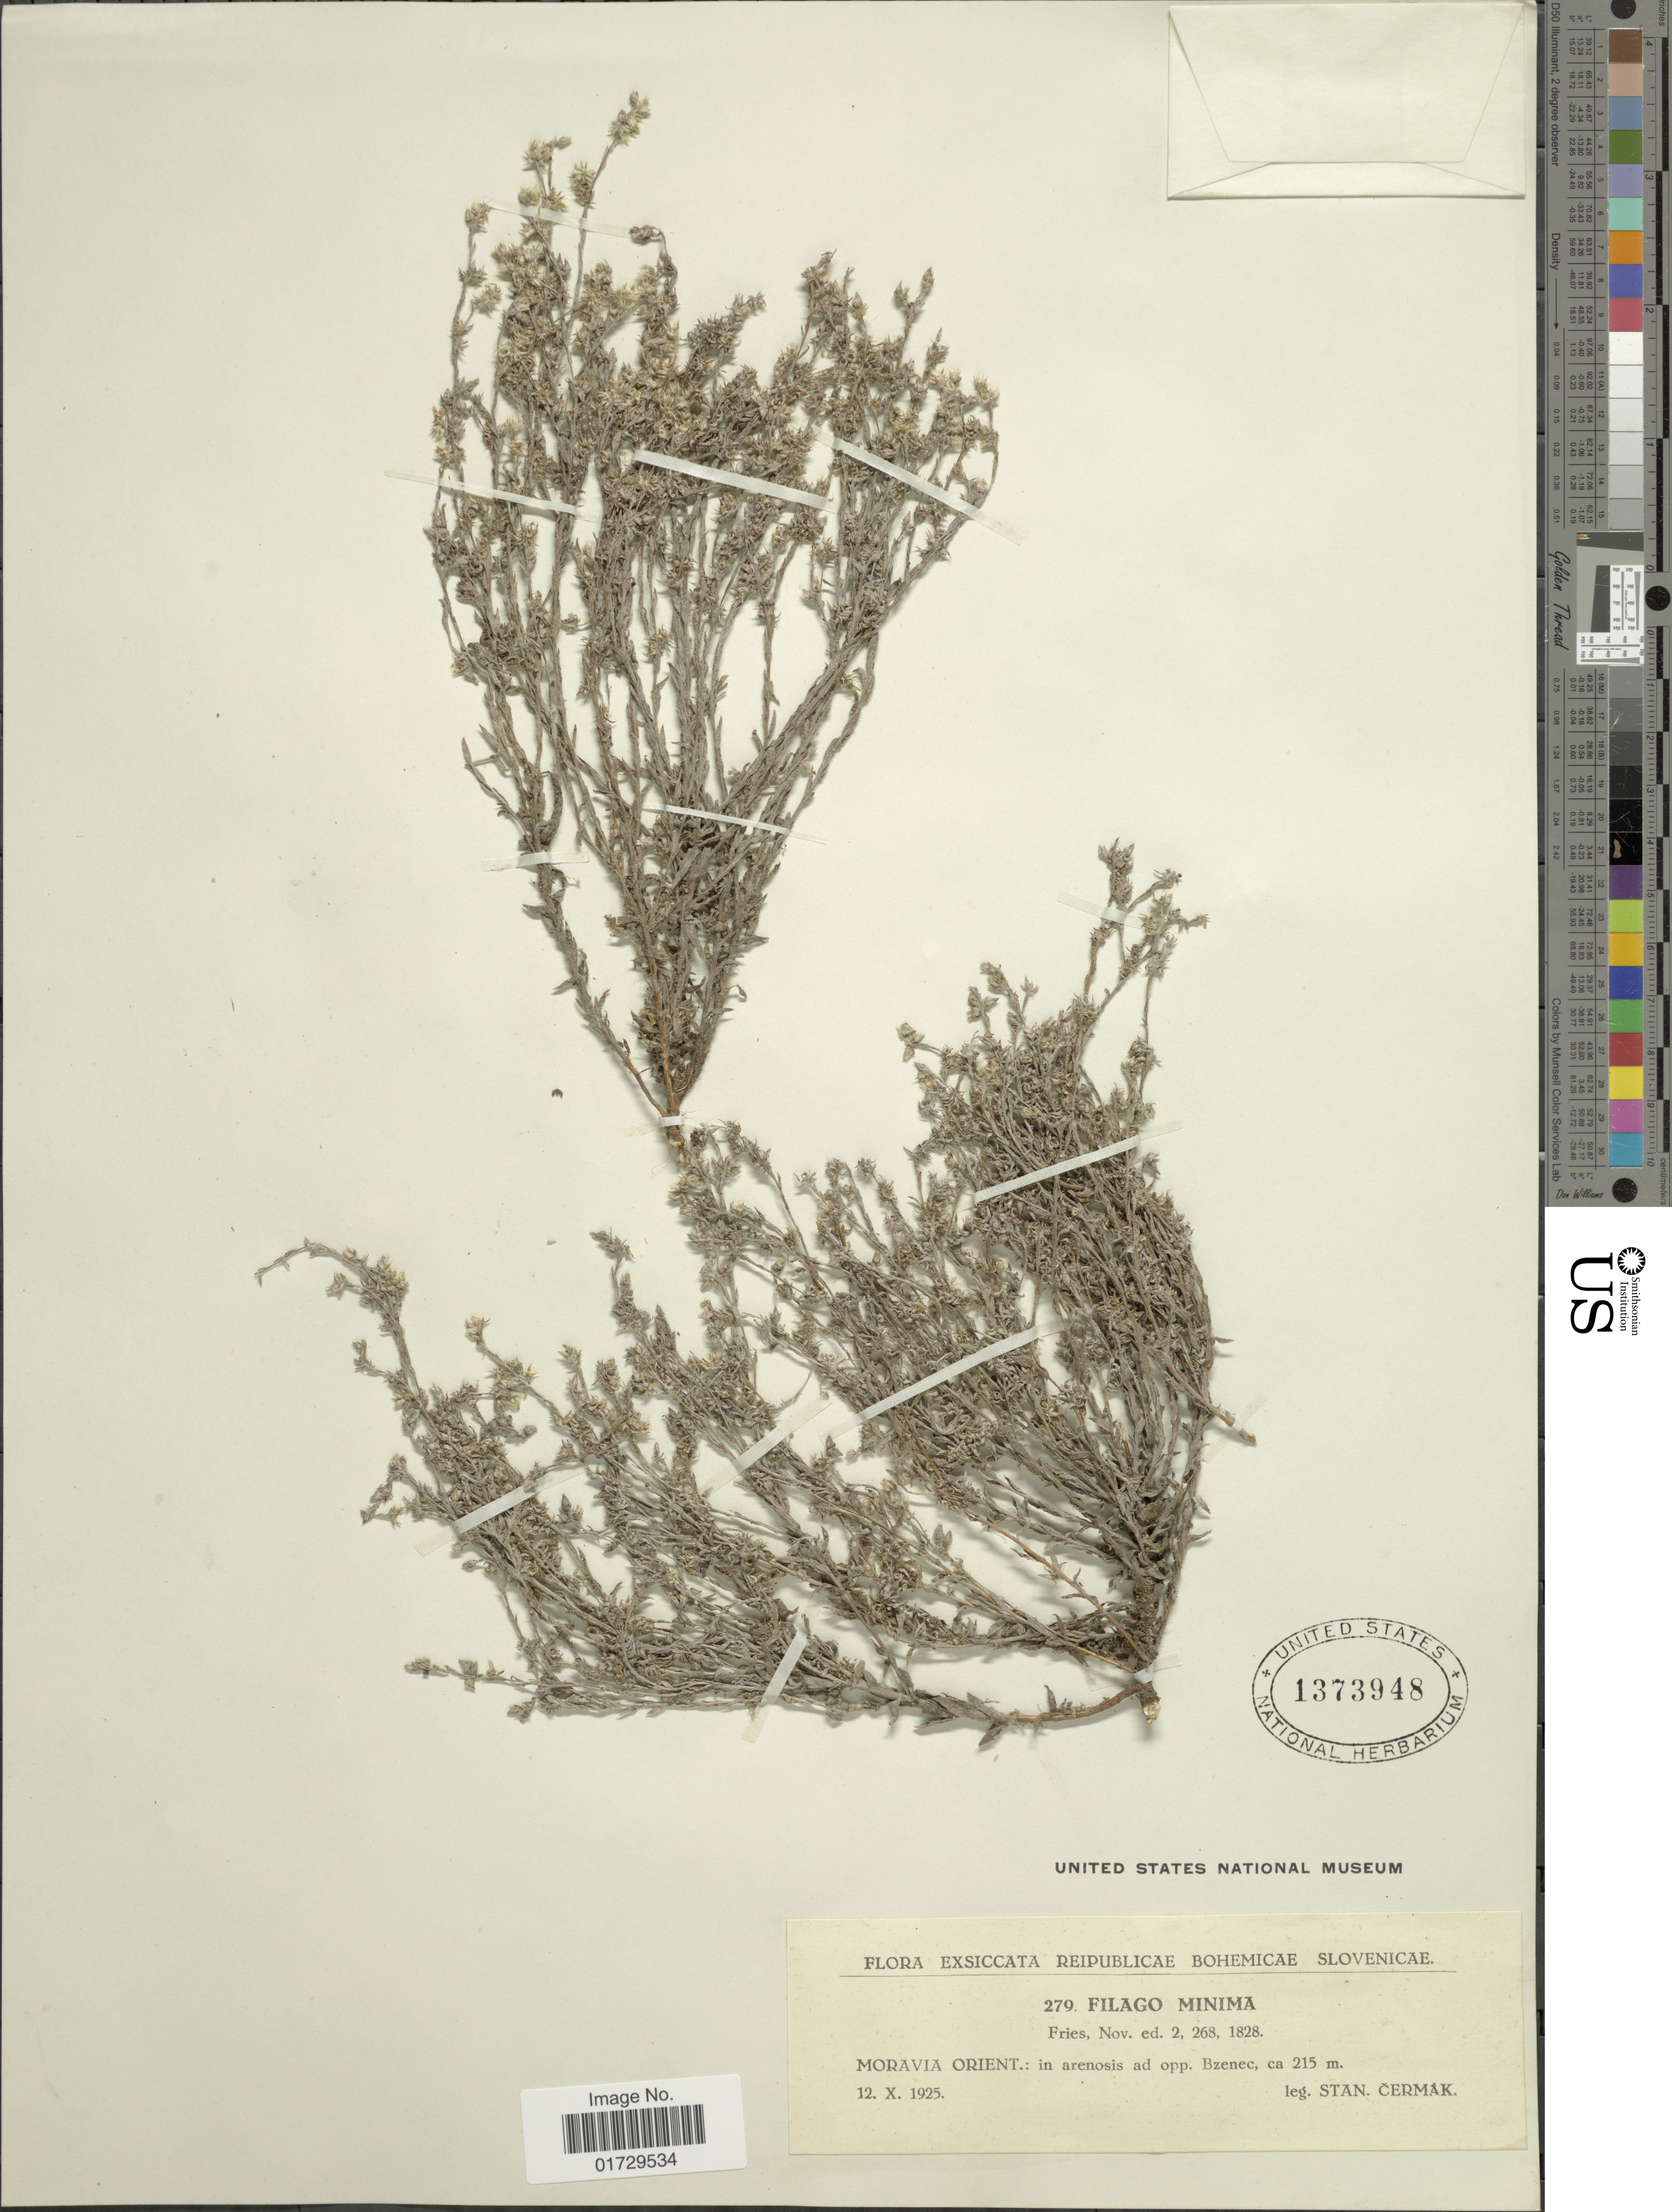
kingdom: Plantae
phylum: Tracheophyta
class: Magnoliopsida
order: Asterales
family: Asteraceae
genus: Filago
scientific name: Filago minima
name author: (Sm.) Pers.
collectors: S. Čermak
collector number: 279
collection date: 1925-10-12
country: Slovenia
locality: Moravia Orient: in arenosis ad opp. Bzenec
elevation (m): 215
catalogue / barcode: US 1373948